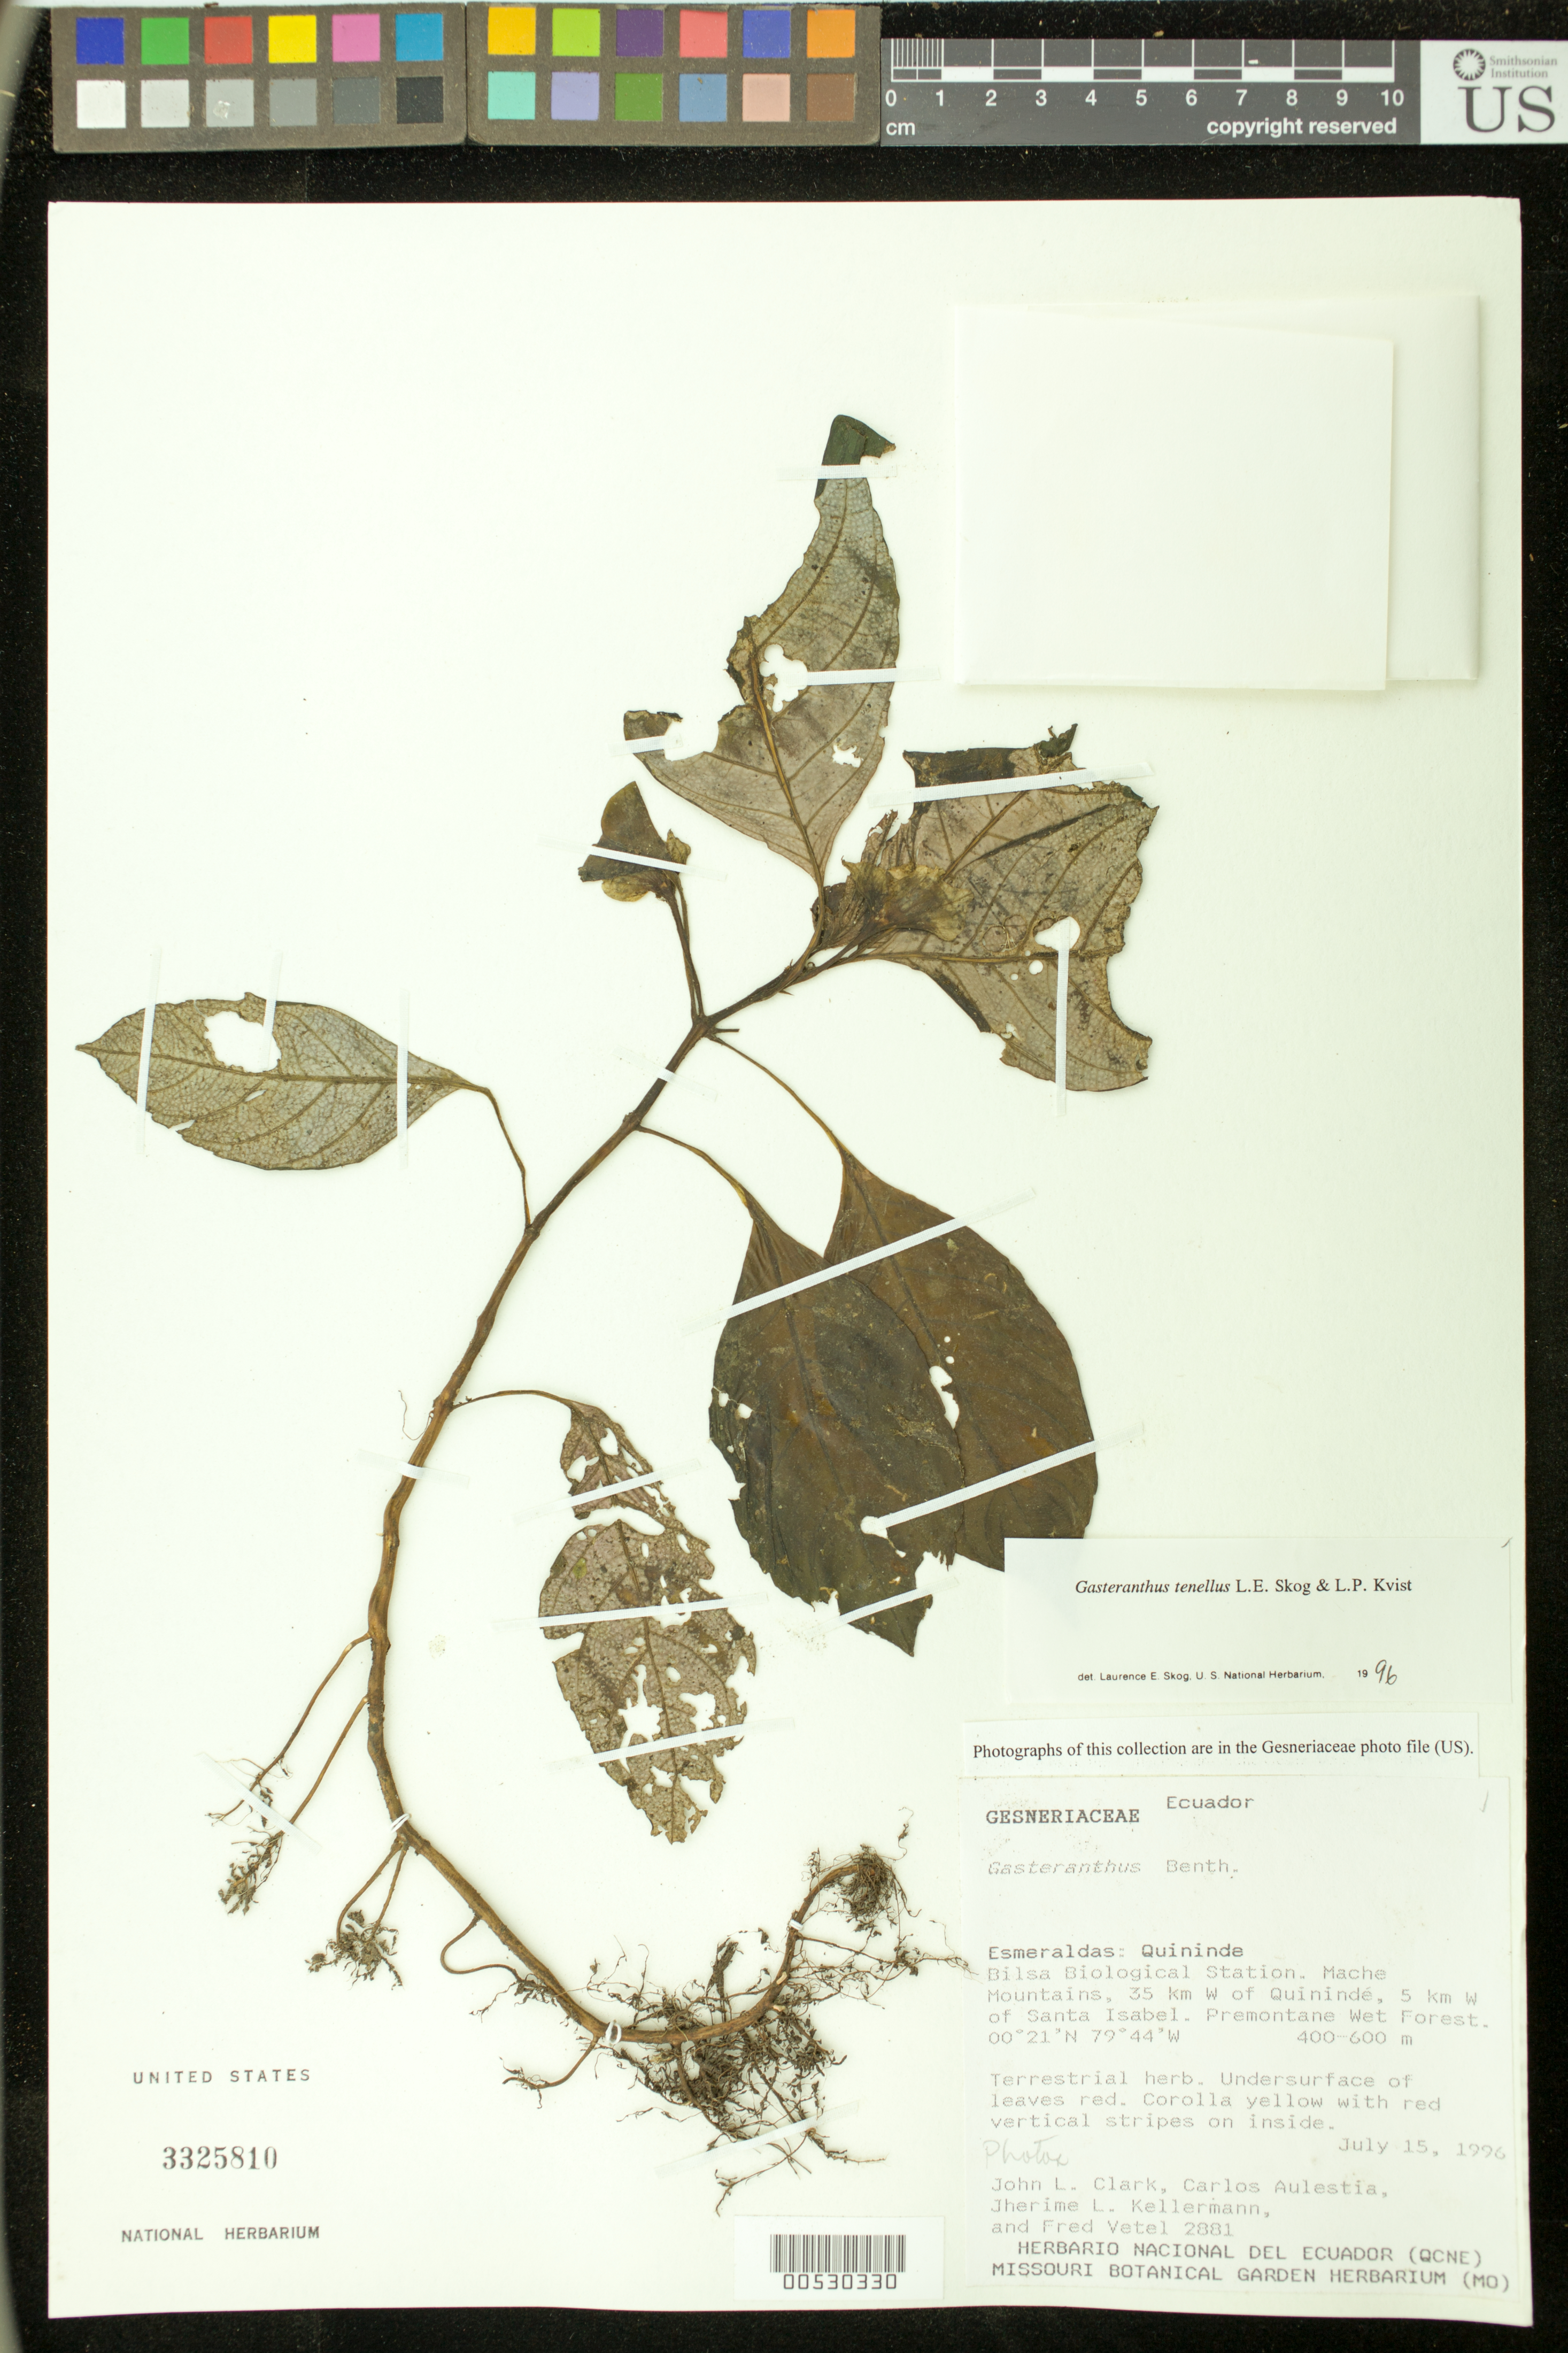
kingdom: Plantae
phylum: Tracheophyta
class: Magnoliopsida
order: Lamiales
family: Gesneriaceae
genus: Gasteranthus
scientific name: Gasteranthus tenellus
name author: L.E. Skog & L.P. Kvist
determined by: Skog, Laurence E.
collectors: J. L. Clark, C. Aulestia, J. Kellermann & F. Vetel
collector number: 2881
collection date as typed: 15 Jul 1996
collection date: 1996-07-15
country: Ecuador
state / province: Esmeraldas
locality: Quininde, Bilsa Biological Station, Mache Mountains, 35 km W of Quinindé, 5 km W of Santa Isabel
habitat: Premontane wet forest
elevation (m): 400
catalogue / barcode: US 3325810